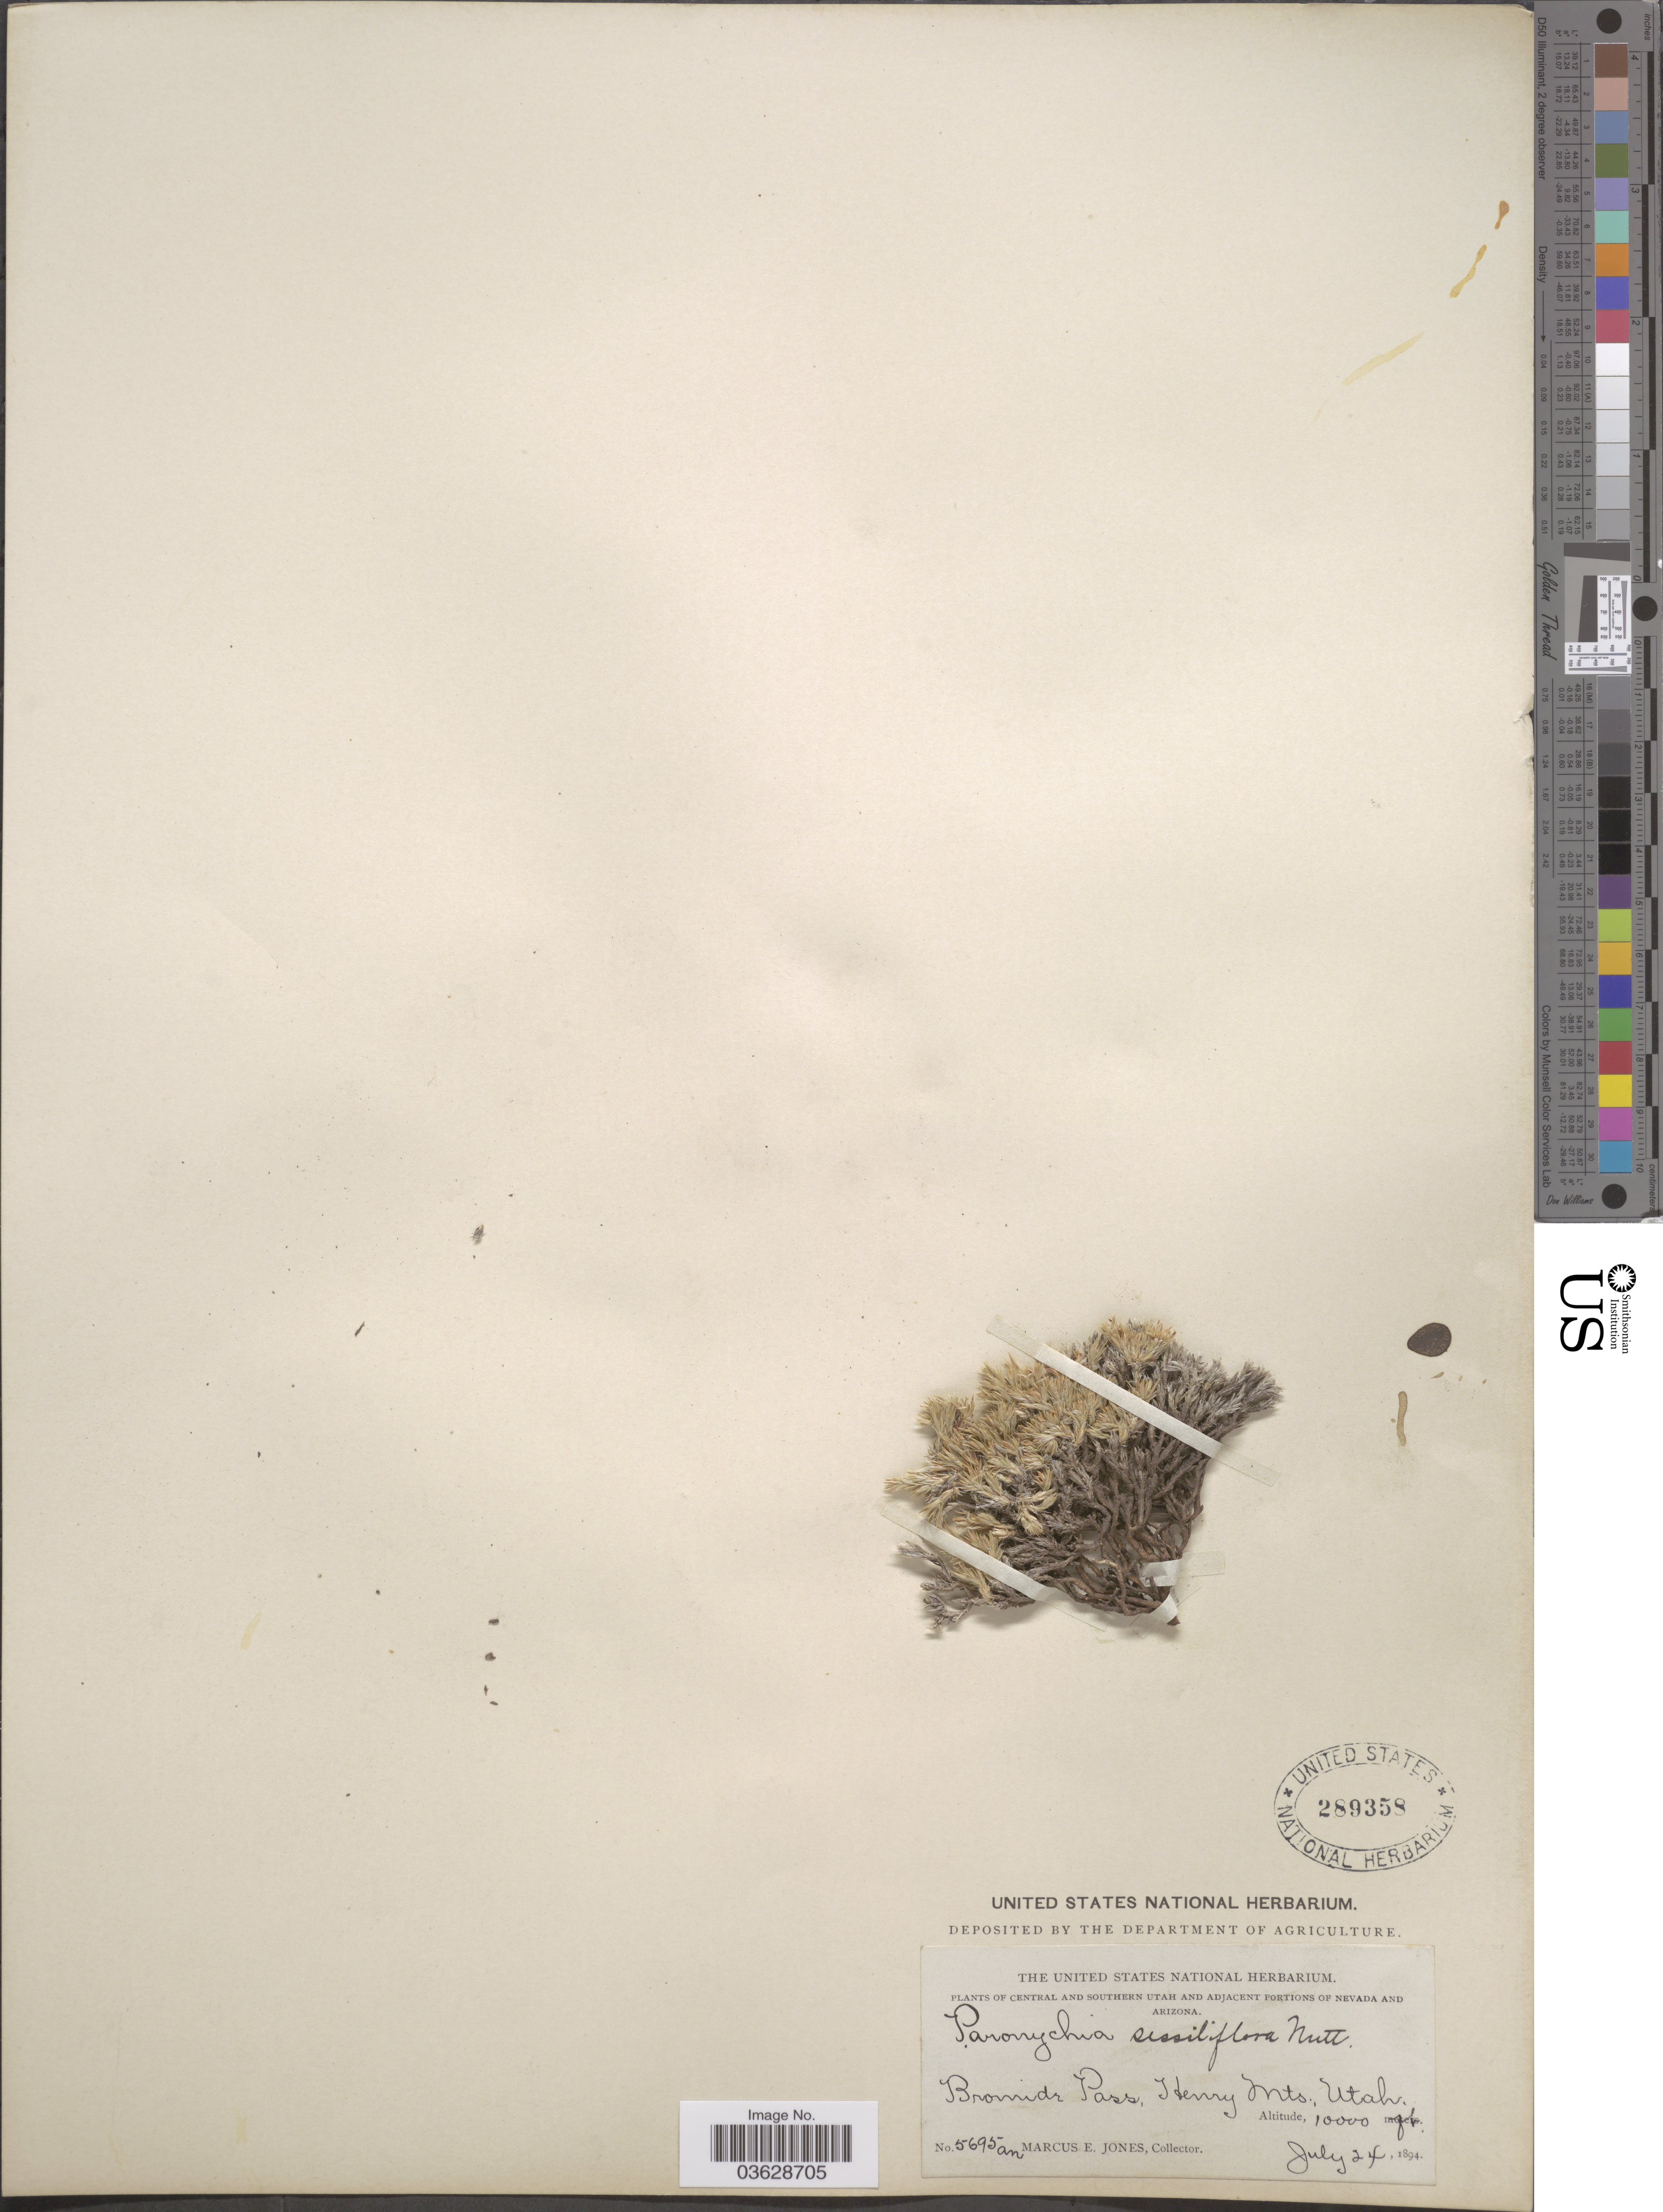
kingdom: Plantae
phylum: Tracheophyta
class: Magnoliopsida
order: Caryophyllales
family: Caryophyllaceae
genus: Paronychia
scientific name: Paronychia sessiliflora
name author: Nutt.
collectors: M. E. Jones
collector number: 5695an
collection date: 1894-07-24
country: United States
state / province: Utah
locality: Bromide Pass, Henry Mts.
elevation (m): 3048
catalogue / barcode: US 289358